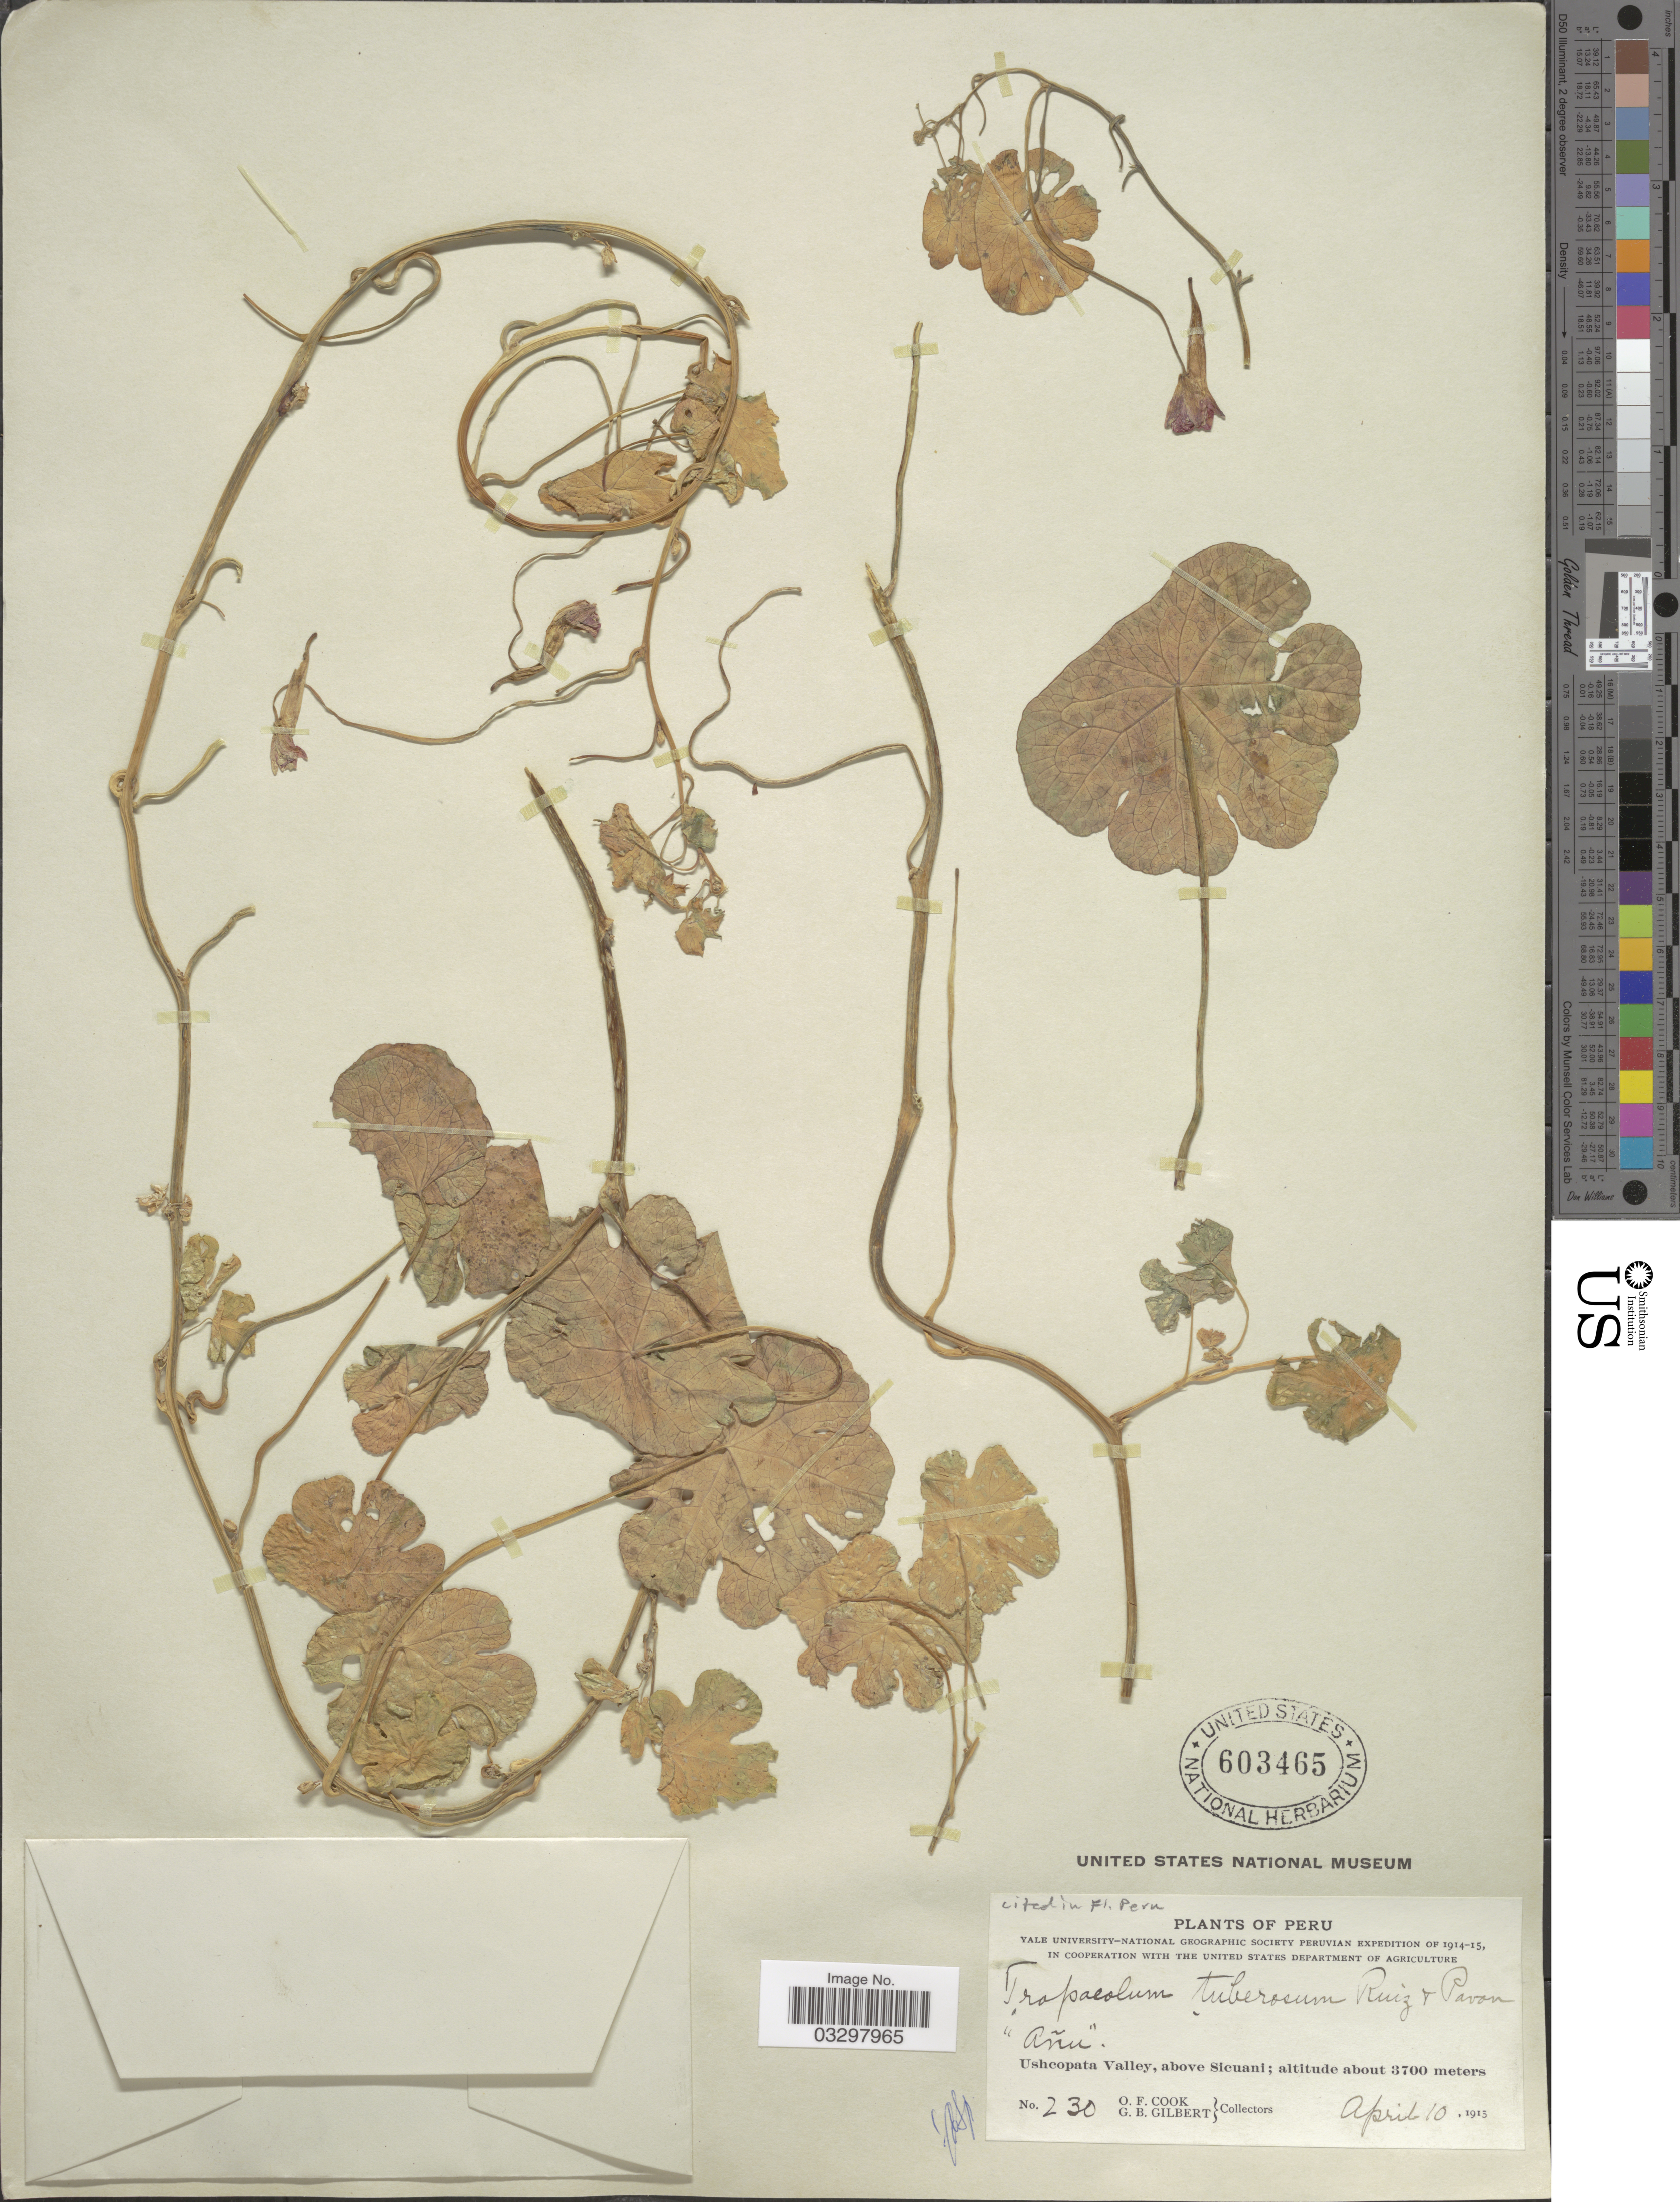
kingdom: Plantae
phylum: Tracheophyta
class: Magnoliopsida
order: Brassicales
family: Tropaeolaceae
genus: Tropaeolum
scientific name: Tropaeolum tuberosum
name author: Ruiz & Pav.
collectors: O. F. Cook & G. B. Gilbert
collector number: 230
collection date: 1915-04-10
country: Peru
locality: Ushcopata Valley, above Sicuani.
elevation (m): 3700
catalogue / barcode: US 603465